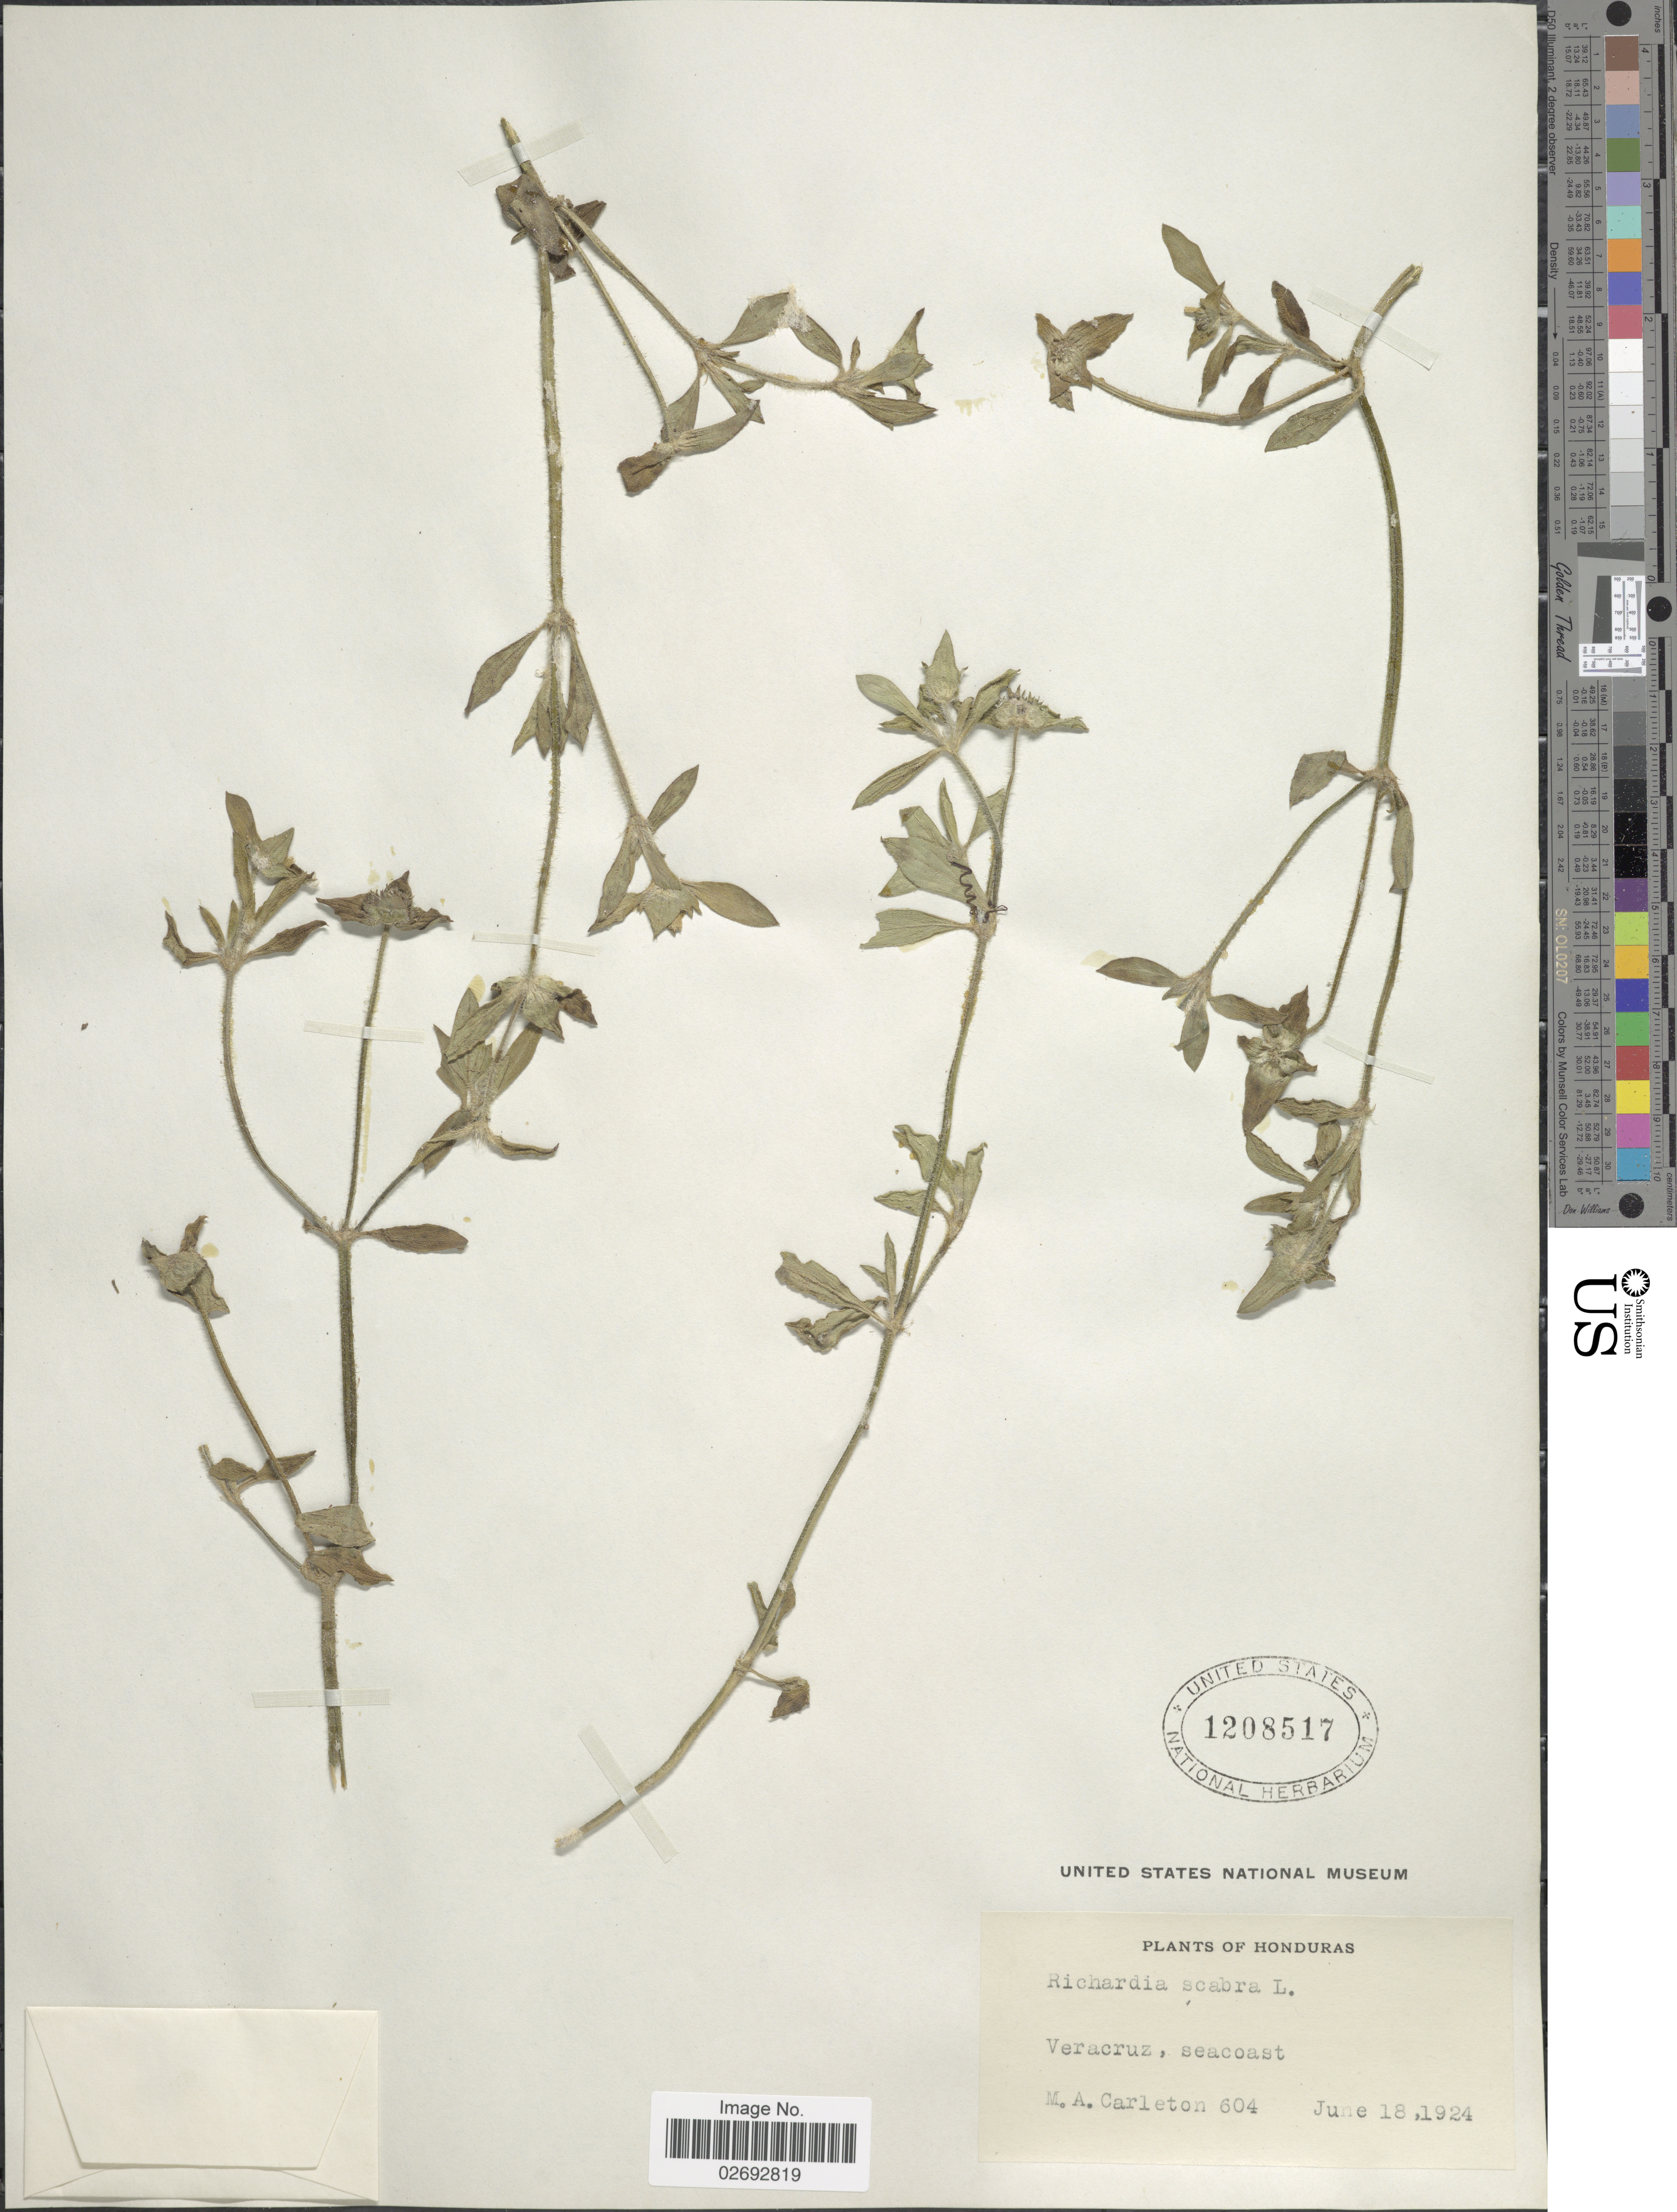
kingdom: Plantae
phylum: Tracheophyta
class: Magnoliopsida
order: Gentianales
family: Rubiaceae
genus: Richardia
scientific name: Richardia scabra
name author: L.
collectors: M. A. Carleton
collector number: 604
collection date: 1924-06-18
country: Honduras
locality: Veracruz, seacoast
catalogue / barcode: US 1208517